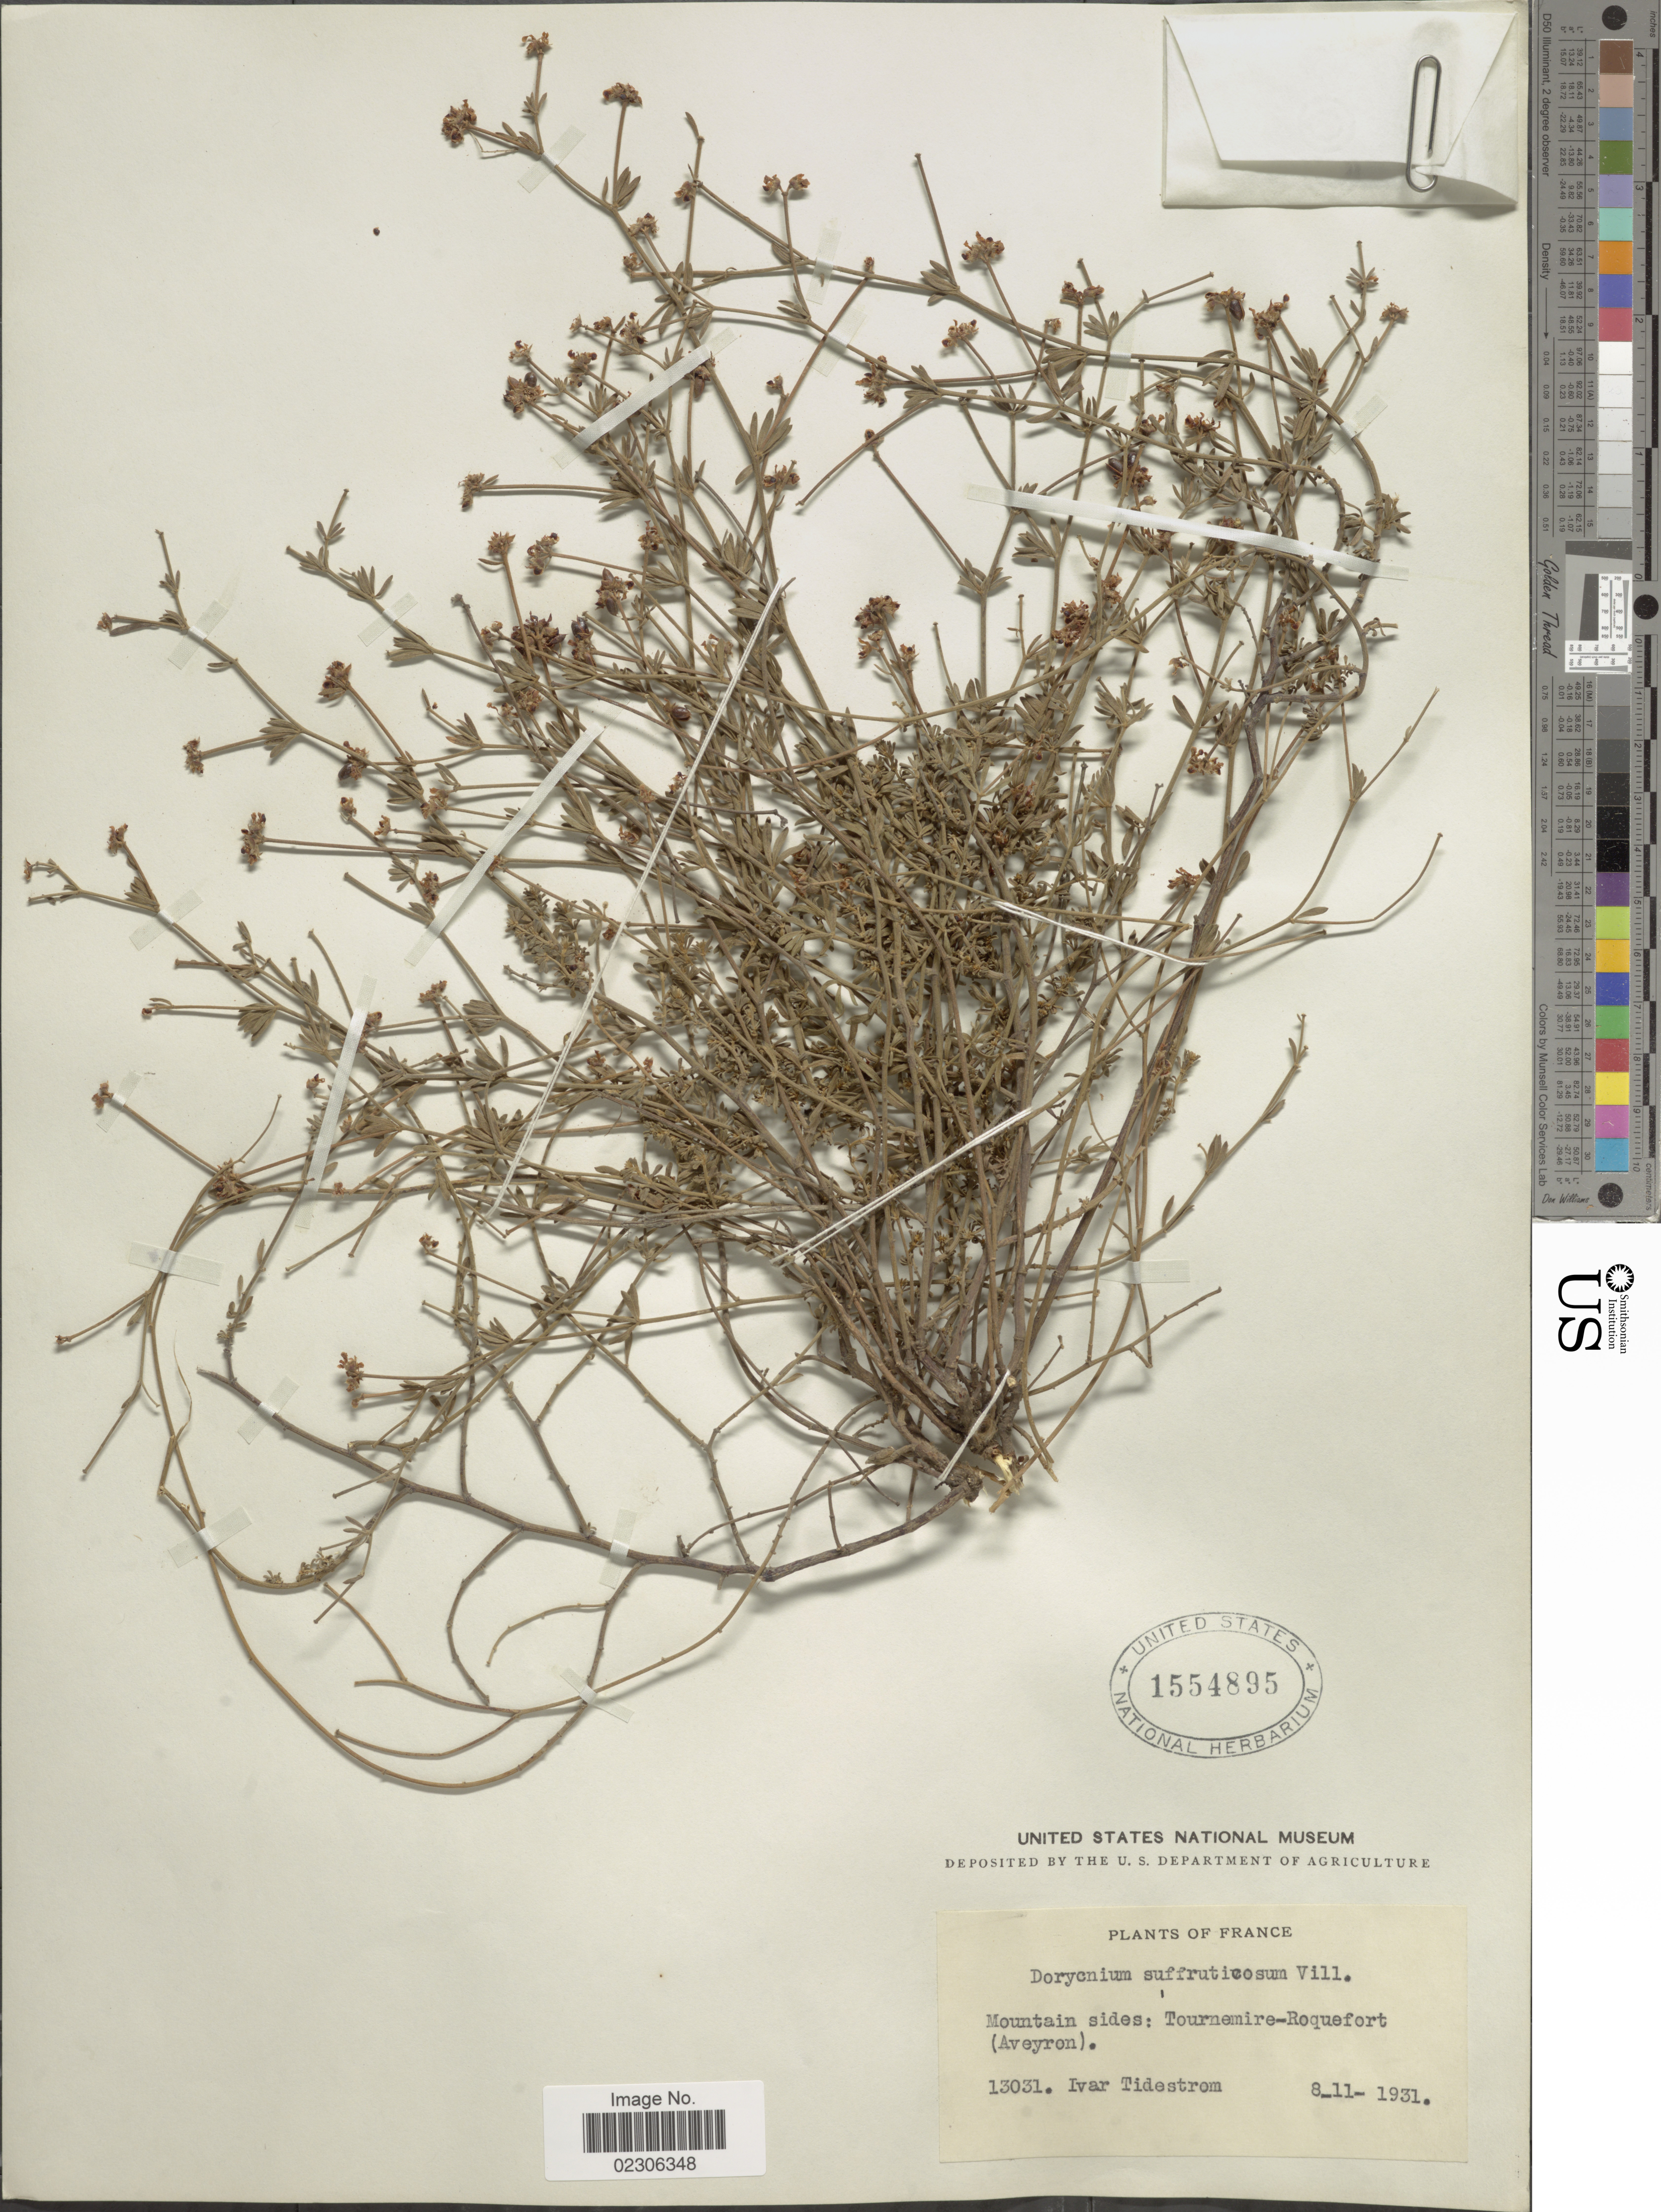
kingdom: Plantae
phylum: Tracheophyta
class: Magnoliopsida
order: Fabales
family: Fabaceae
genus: Dorycnium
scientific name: Dorycnium suffruticosum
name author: Vill.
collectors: I. F. Tidestrom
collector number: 13031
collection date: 1931-11-08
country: France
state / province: Occitanie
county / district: Aveyron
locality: Mountain side: Tournemire-Roquefort (Aveyron)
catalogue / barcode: US 1554895